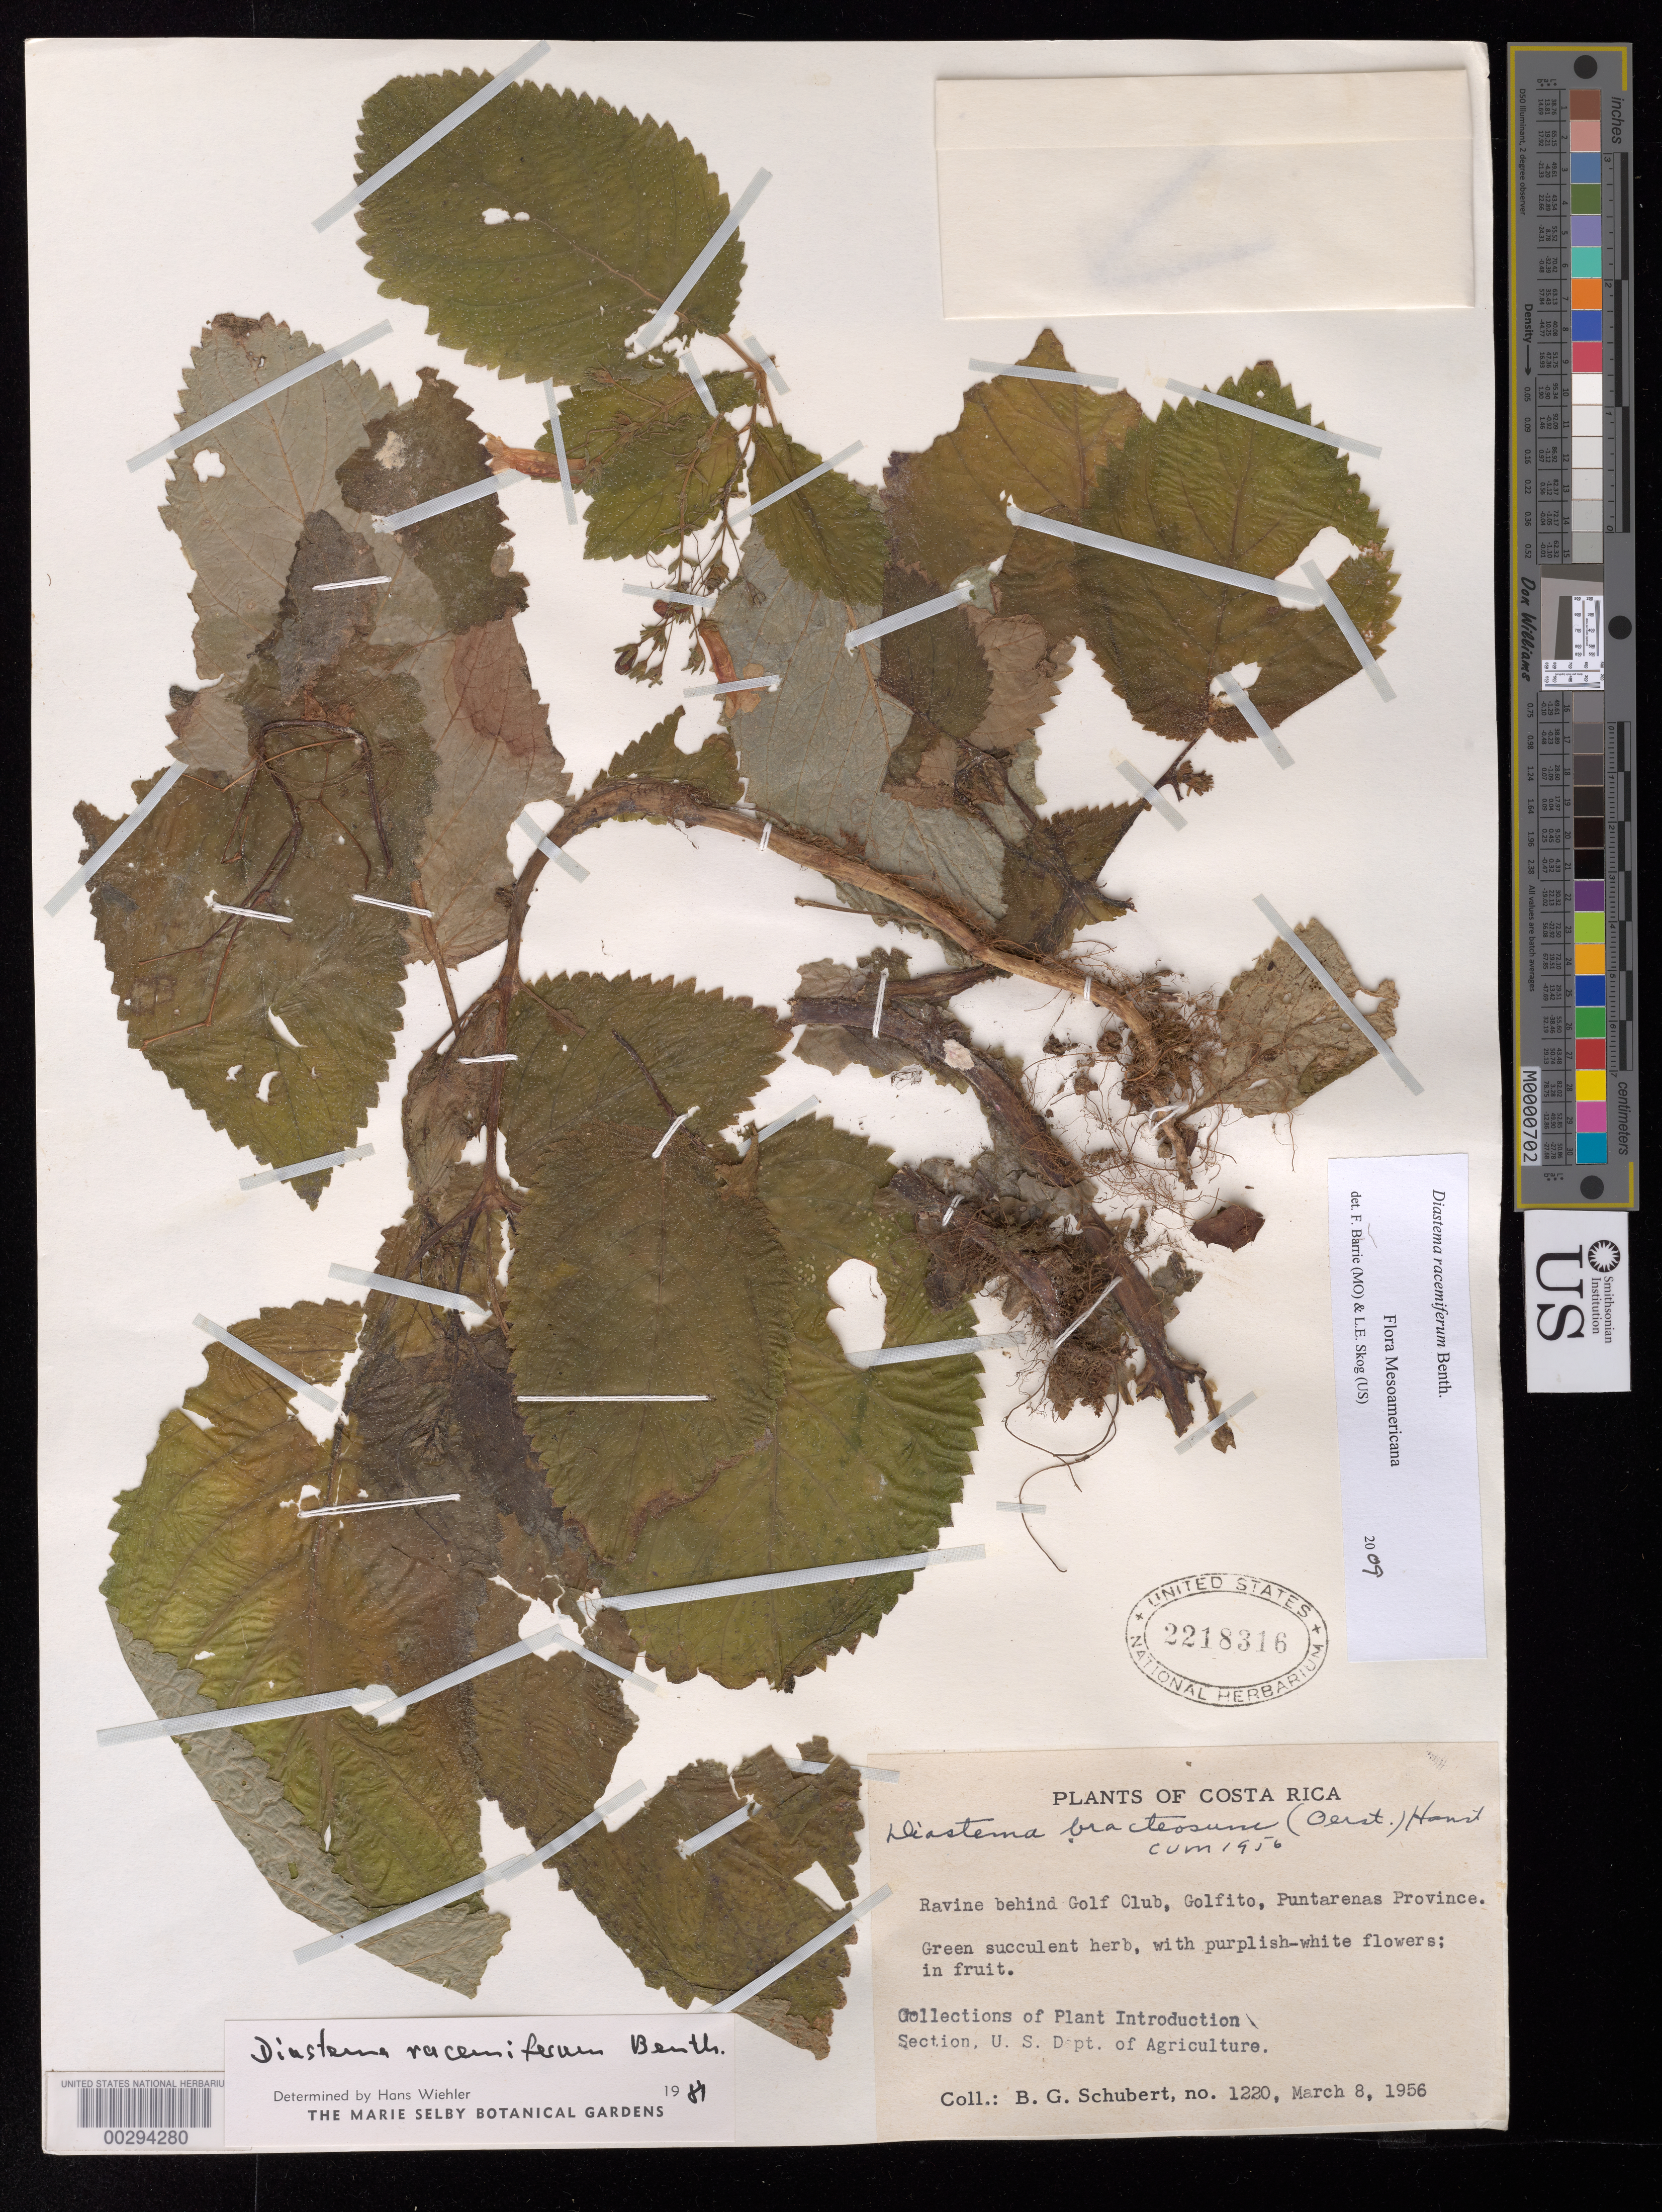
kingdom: Plantae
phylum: Tracheophyta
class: Magnoliopsida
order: Lamiales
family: Gesneriaceae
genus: Diastema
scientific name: Diastema racemiferum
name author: Benth.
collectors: B. Schubert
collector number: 1220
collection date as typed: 08 Mar 1956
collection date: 1956-03-08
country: Costa Rica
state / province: Puntarenas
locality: Ravine behind golf Club, Golfito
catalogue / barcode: US 2218316